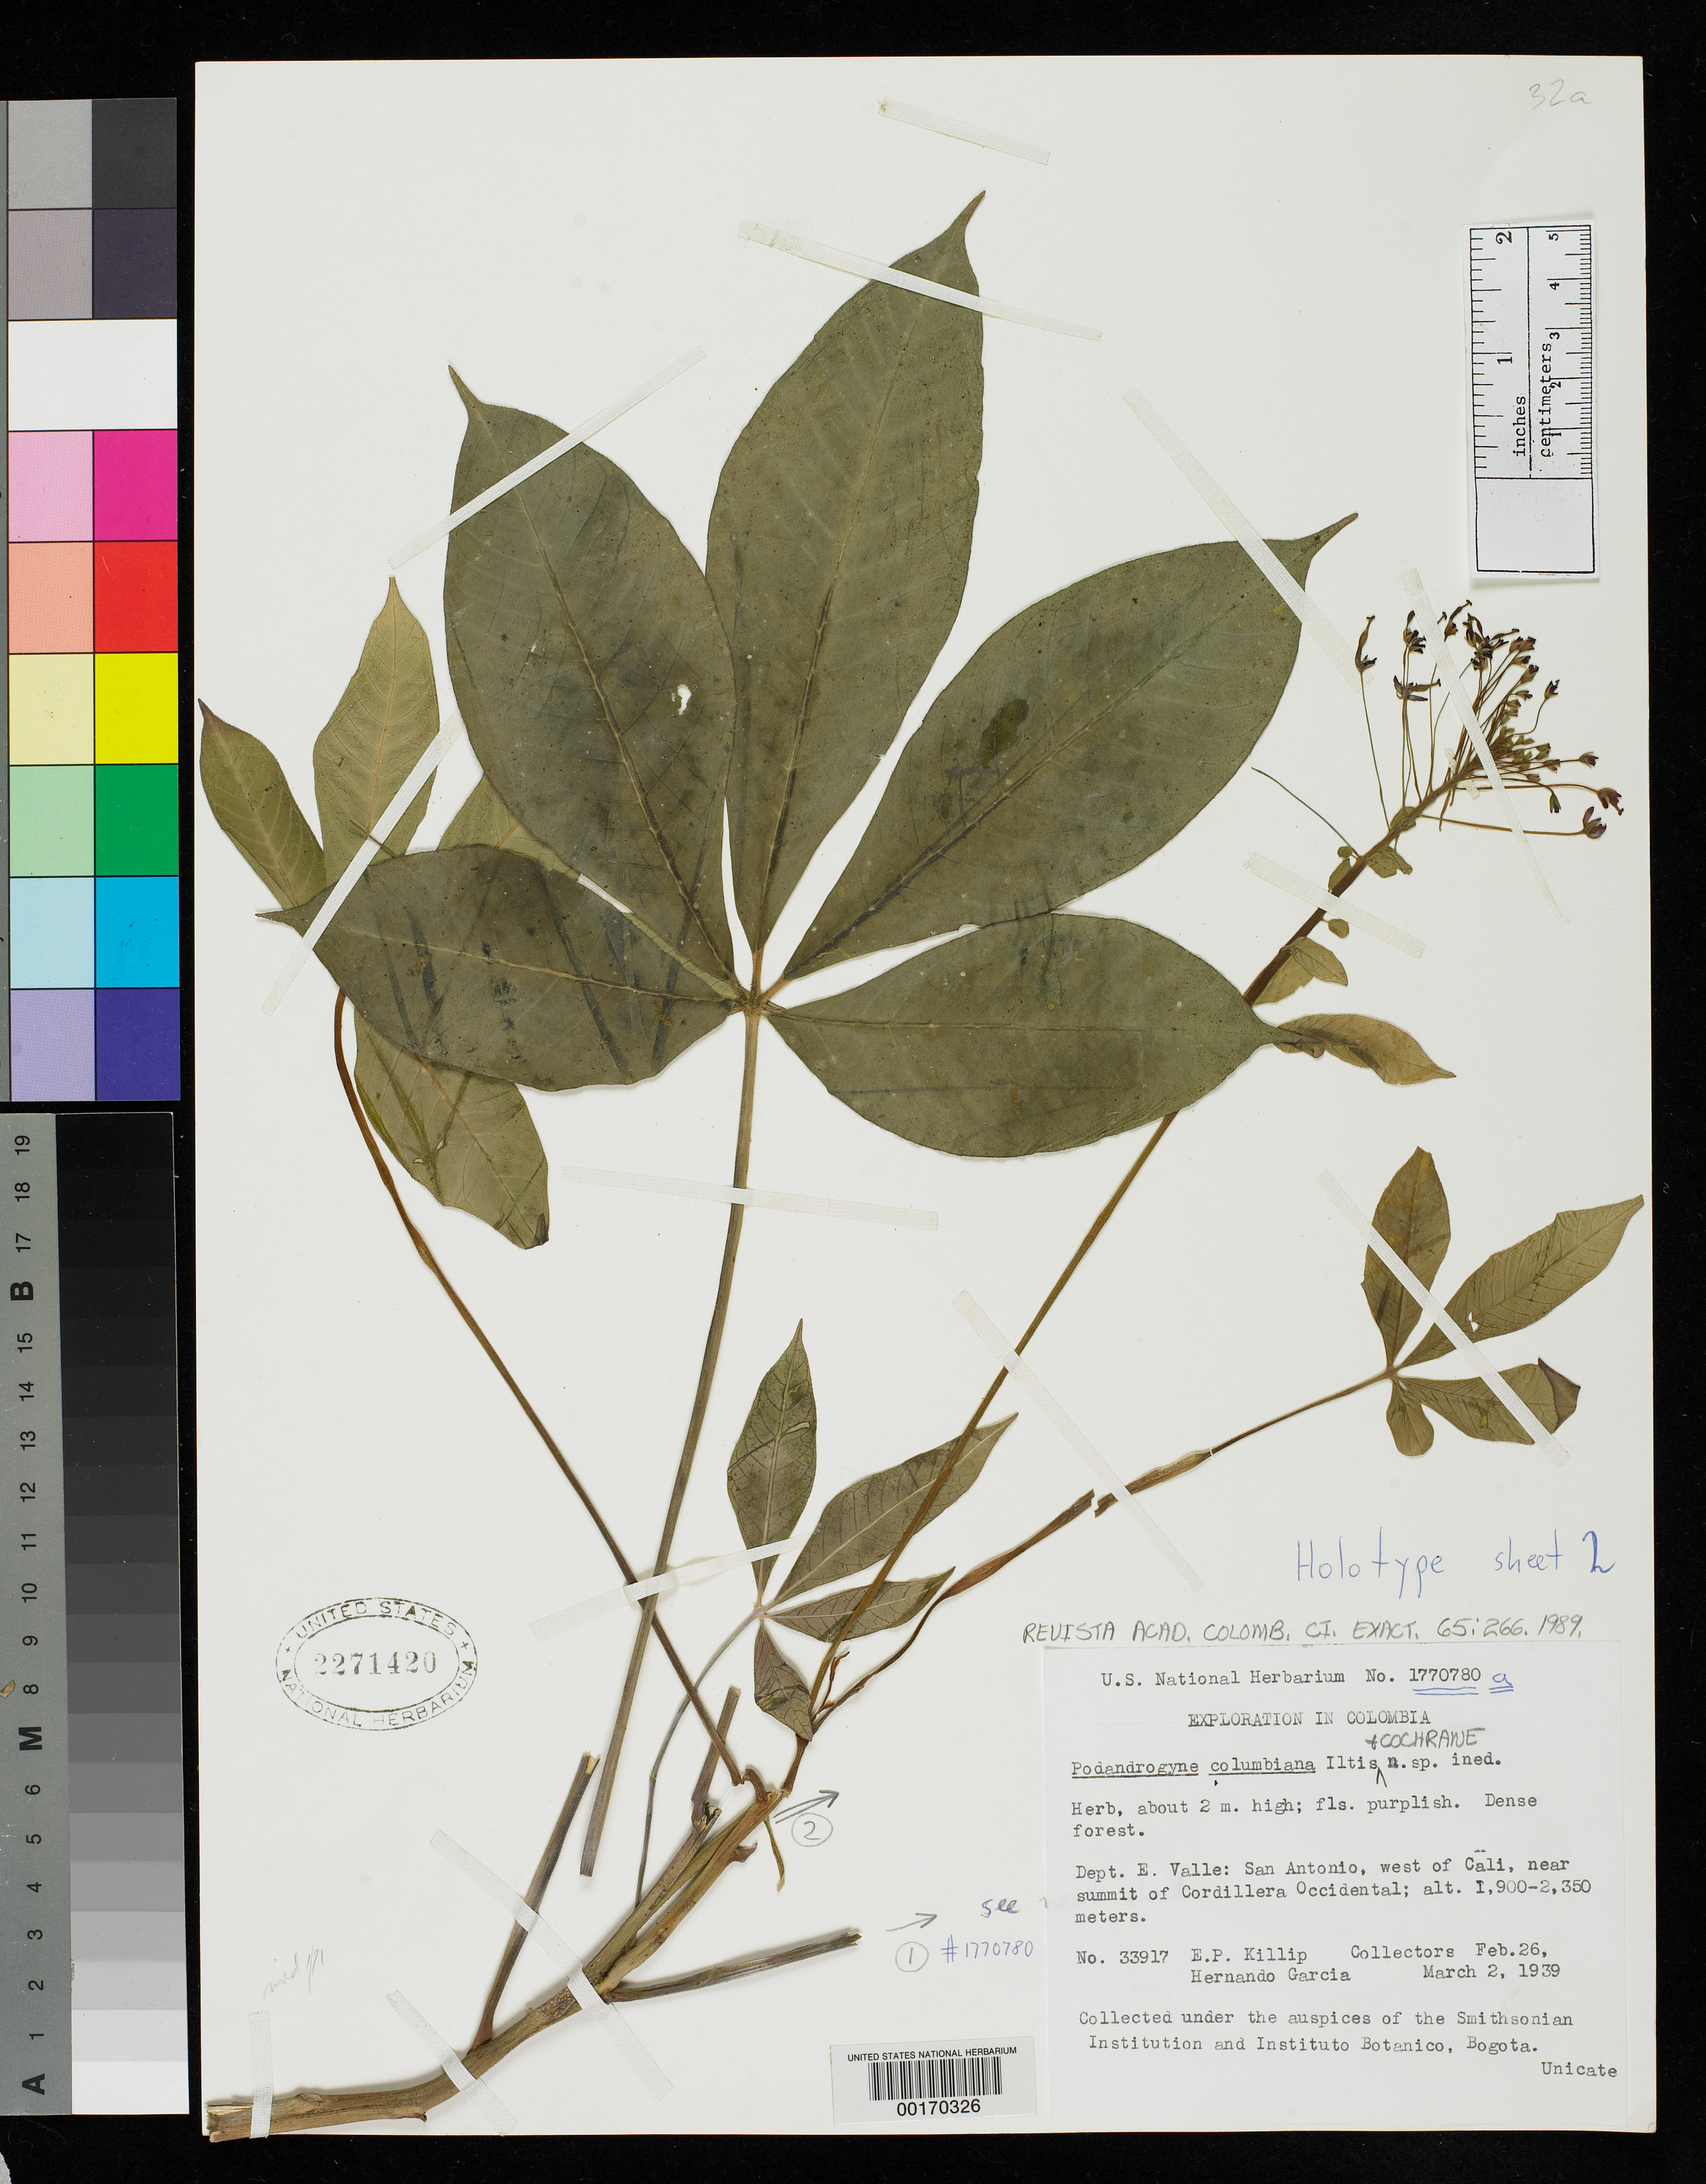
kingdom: Plantae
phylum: Tracheophyta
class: Magnoliopsida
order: Brassicales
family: Cleomaceae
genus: Podandrogyne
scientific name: Podandrogyne colombiana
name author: Iltis & Cochrane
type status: Holotype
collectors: E. P. Killip & H. Garcia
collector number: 33917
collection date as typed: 26 Feb 1939 and 02 Mar 1939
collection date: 1939-02-26,1939-03-02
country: Colombia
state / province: Valle del Cauca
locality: San Antonia, W of Cali, near summit of Cordillera Occidental.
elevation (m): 1900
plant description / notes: One of 2 sheets (1770780 & 2271420), both recorded as "isotype" but annotated as "Holotype sheet 1" and "Holotype sheet 2", respectively. Email from Ted Cochrane, July 2017: The HOLOTYPE of Podandrogyne colombiana Iltis & Cochrane is cited (in Revista Acad. Colomb. Ci. Exact. 17(65): 266. 1989) as being in US. However, your herbarium holds two sheets of Killip and García 33917, which were identified as belonging to a single specimen by annotator Iltis in 1959, when he scribbled “Holotype sheet 1” on one and “Holotype sheet 2” on the other. Because they were not cross-labeled as being parts of a single gathering by the collectors or by US staff at the time of labeling, mounting, or accessioning, apparently only one of the two sheets can be the holotype (ICN Art. 8). I take that to be US Catalog No. 2271420/Barcode 00170326, bearing as it does a prime inflorescence as well as leaves, and US No. 1770780/Barcode 00170325 to be an isotype. Whoever entered label information in your collections databse, not feeling that he/she was in a position to make such a decision, listed both sheets as isotypes. REPLY (John K. Boggan): This is a very odd case. US 1770780, judging from both the stamped number and the label, appears to be the original sheet, indicated on the original label as “UNICATE”. But the sheet stamped 2271420 bears a label that was typed at a later date (perhaps by Hugh Iltis himself), with the data copied from the other sheet (including “Unicate”), labeled as “1770780” (typed) with “a” later added in pen. Sheet 1770780 bears indications that material was removed from it (bits of glue from now-absent straps, possibly not visible in the online image), and I believe all this material may have been originally mounted on that one sheet, and later divided at Iltis's request. He indicated the separated material as “1770780 a”, not realizing that US staff would give this sheet its own individual sheet number stamp upon mounting. If this is the case, then I believe these may in fact represent two sheets of a single specimen, as labeled. However, where I am not certain is whether all the annotations in blue pen are by Iltis. Why they were both recorded as “isotype” is a mystery to me (this was done many years ago, by a previous staff member).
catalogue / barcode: US 2271420